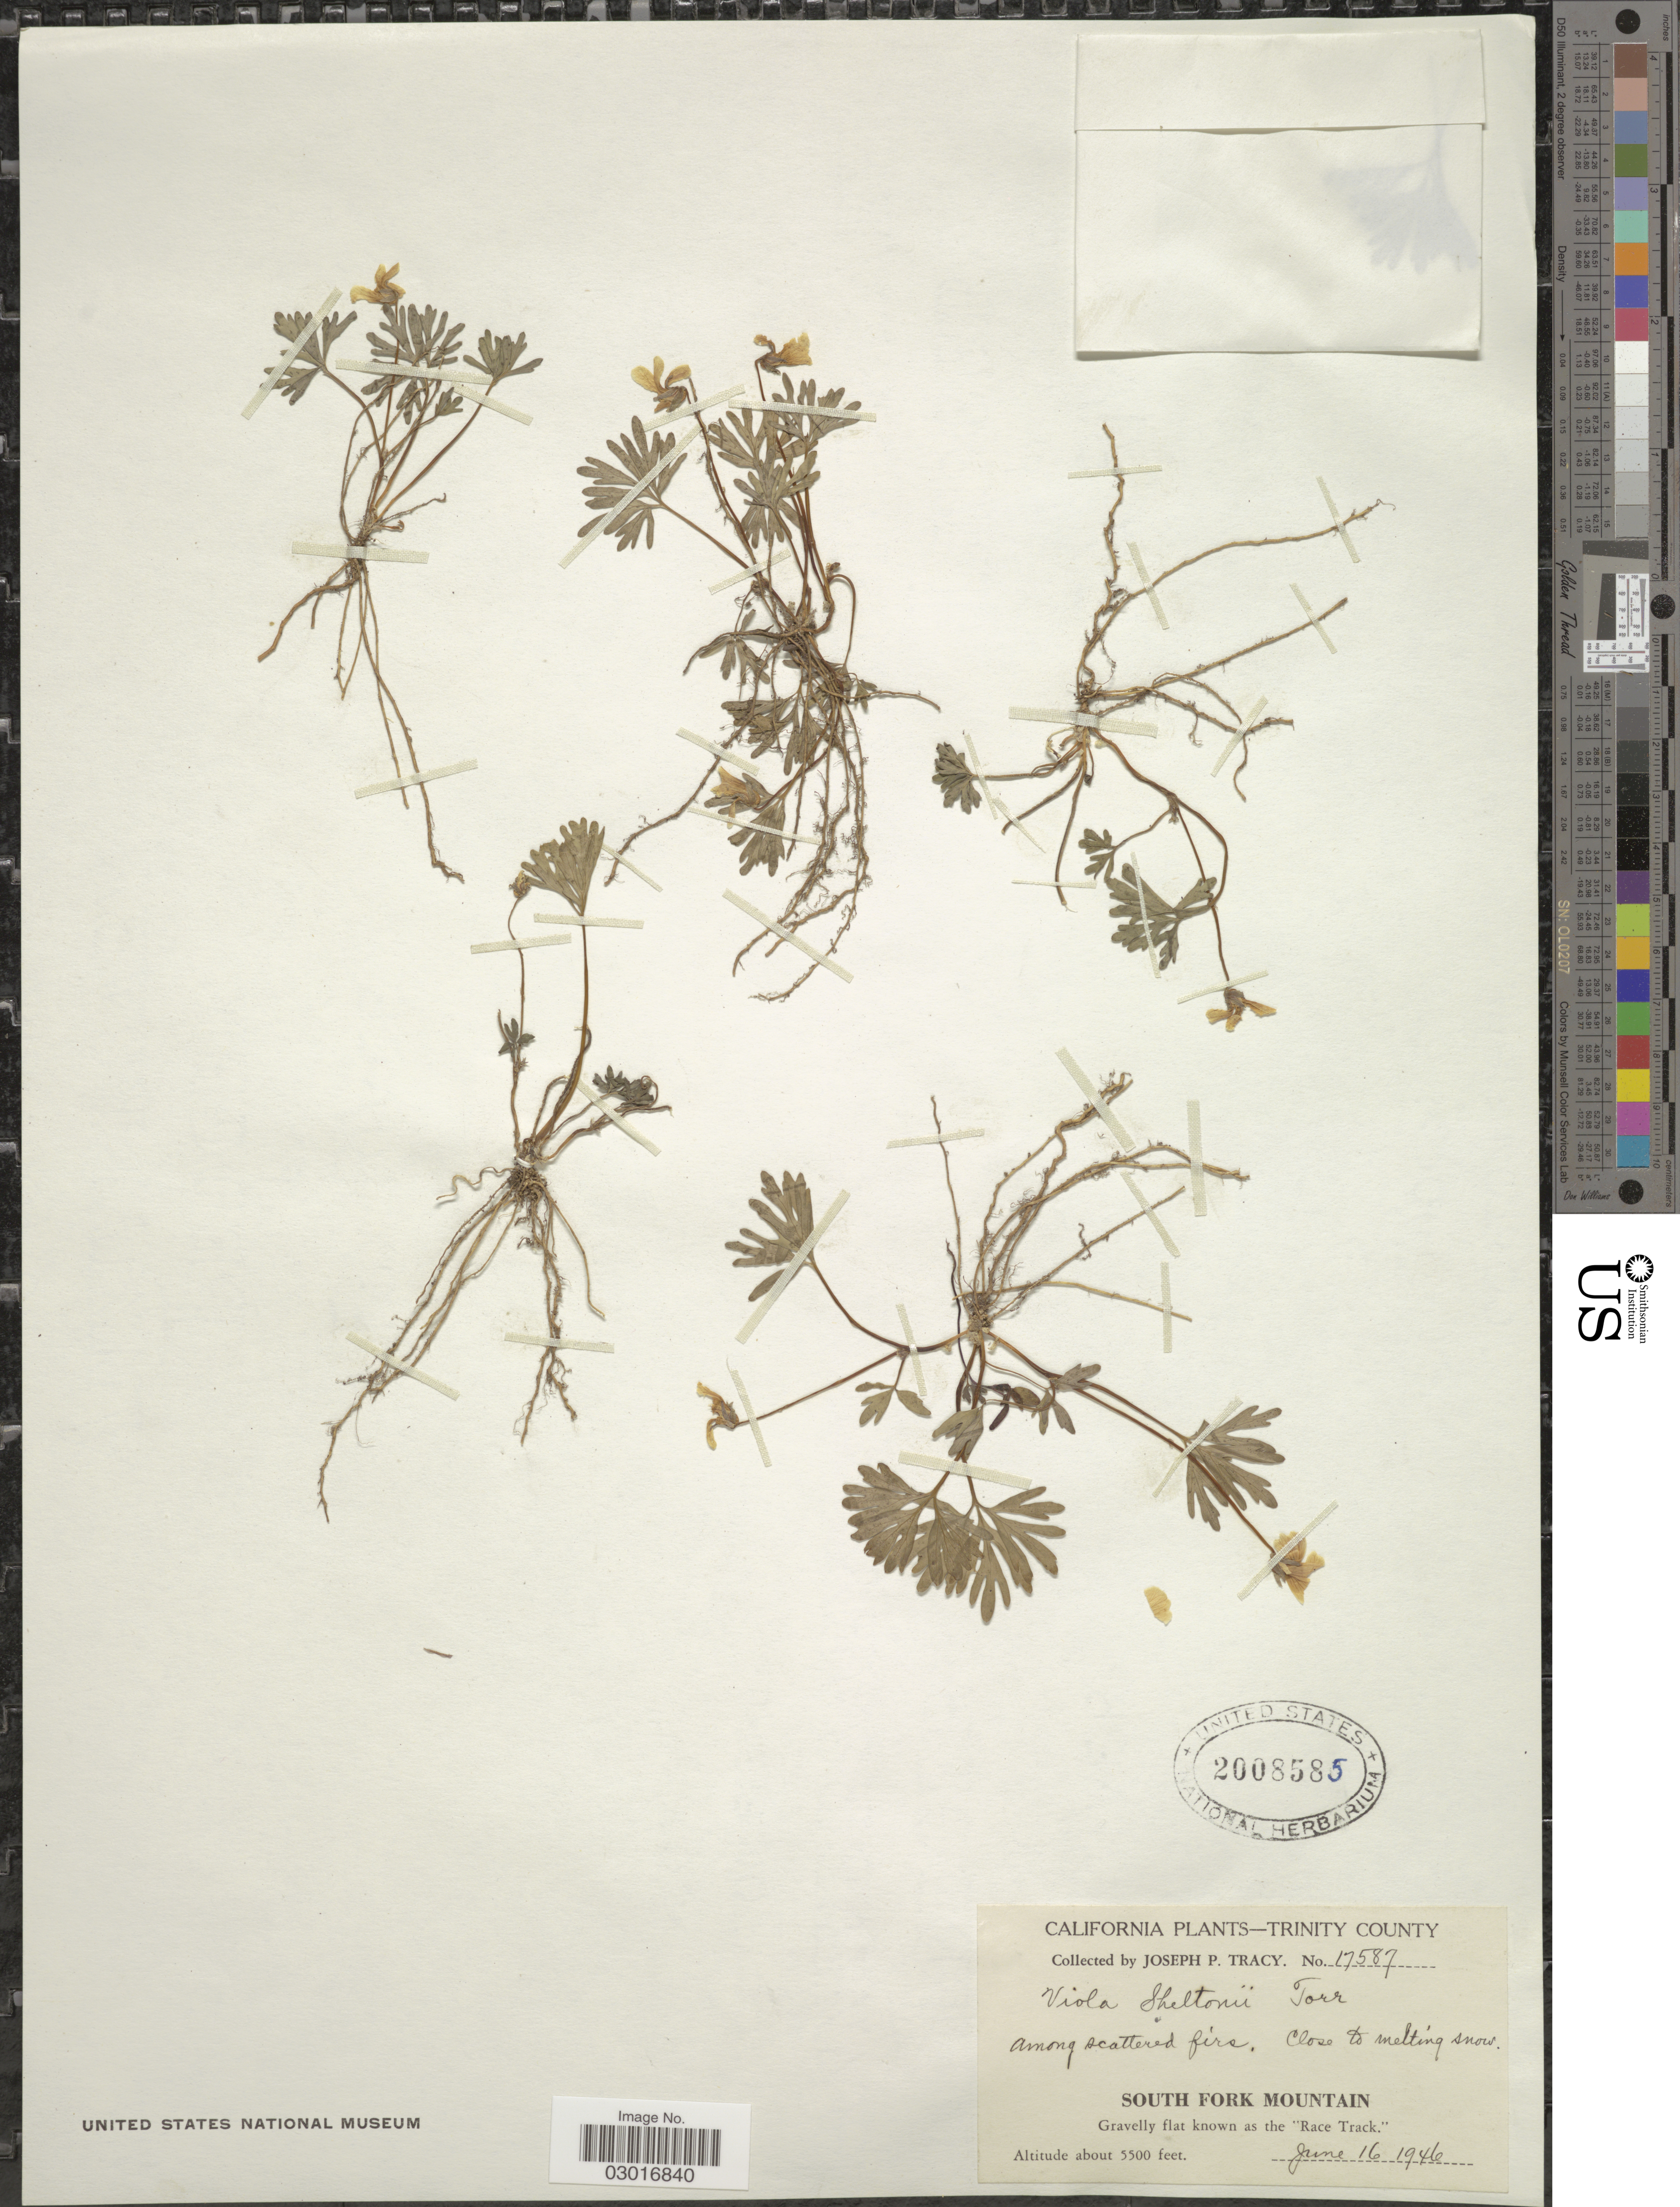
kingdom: Plantae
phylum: Tracheophyta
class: Magnoliopsida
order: Malpighiales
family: Violaceae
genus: Viola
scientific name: Viola sheltonii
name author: Torr.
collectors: J. Tracy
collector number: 17587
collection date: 1946-06-16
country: United States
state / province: California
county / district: Trinity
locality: Trinity County. South Fork Mountain. Gravelly flat known as the "Race Track".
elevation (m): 1676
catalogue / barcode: US 2008585